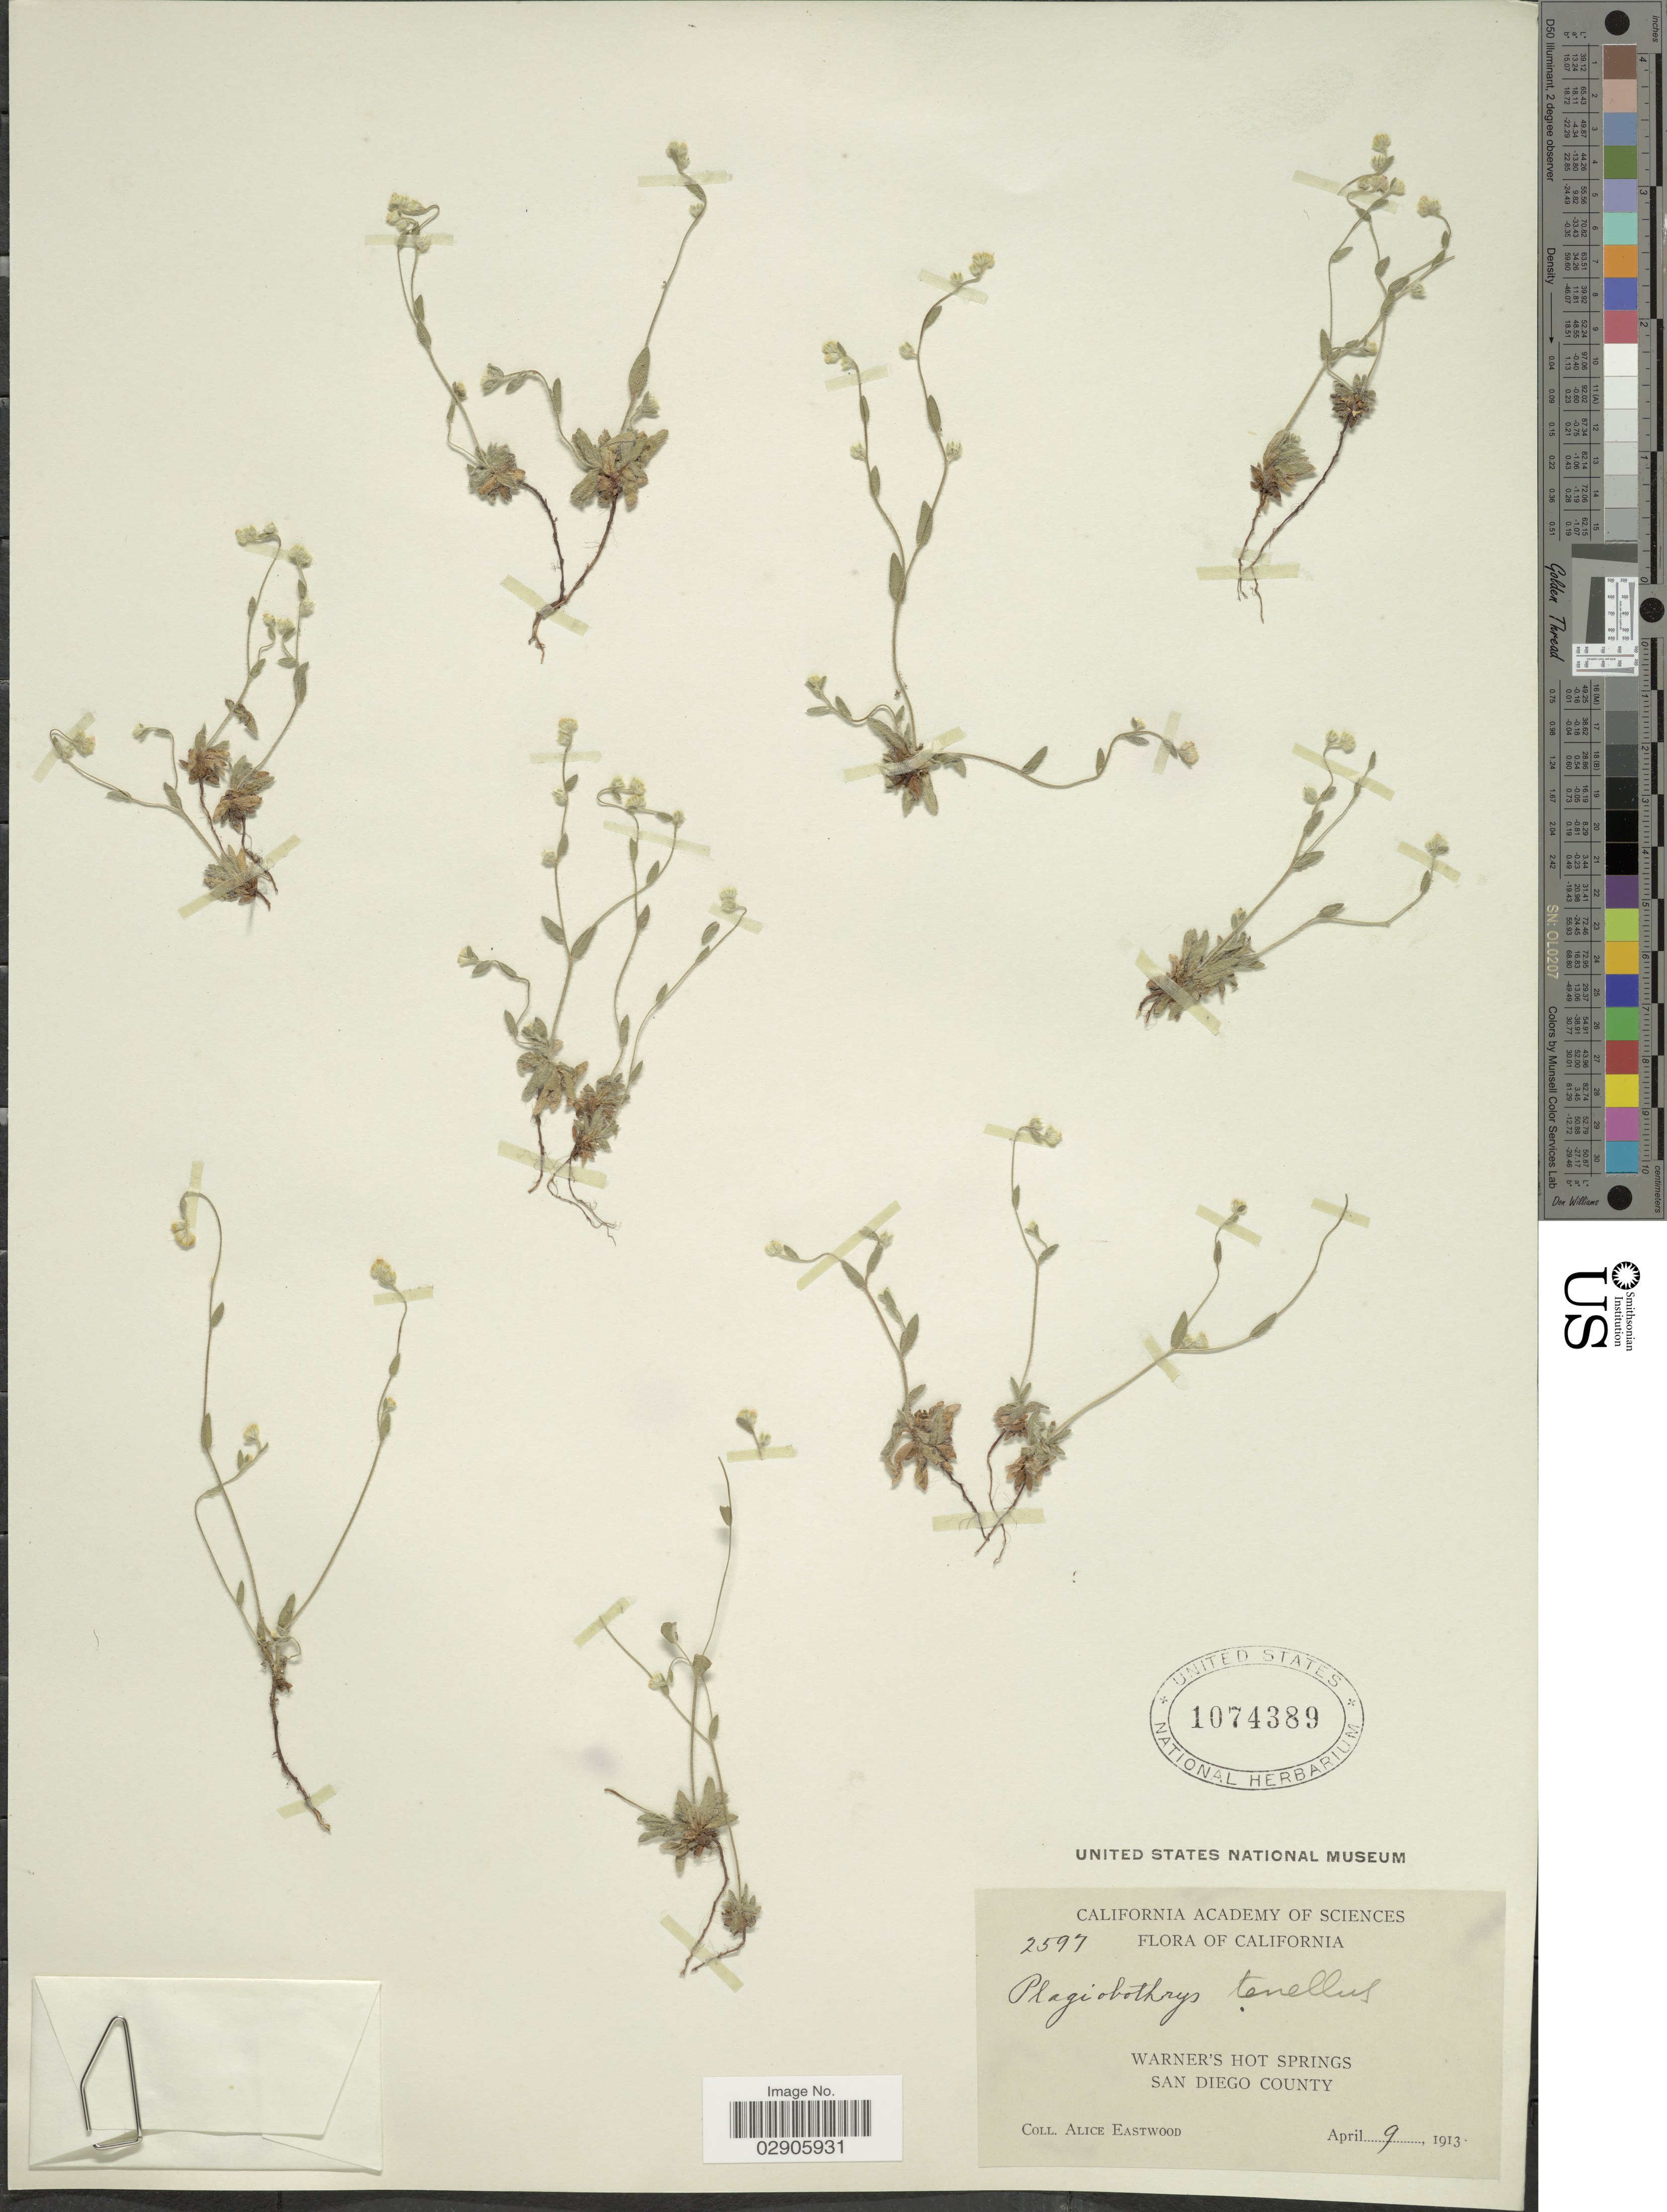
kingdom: Plantae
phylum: Tracheophyta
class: Magnoliopsida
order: Boraginales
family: Boraginaceae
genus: Plagiobothrys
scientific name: Plagiobothrys tenellus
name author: (Nutt.) A. Gray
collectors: A. Eastwood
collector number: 2597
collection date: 1913-04-09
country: United States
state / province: California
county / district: San Diego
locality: Warner's Hot Springs San Diego County.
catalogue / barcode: US 1074389